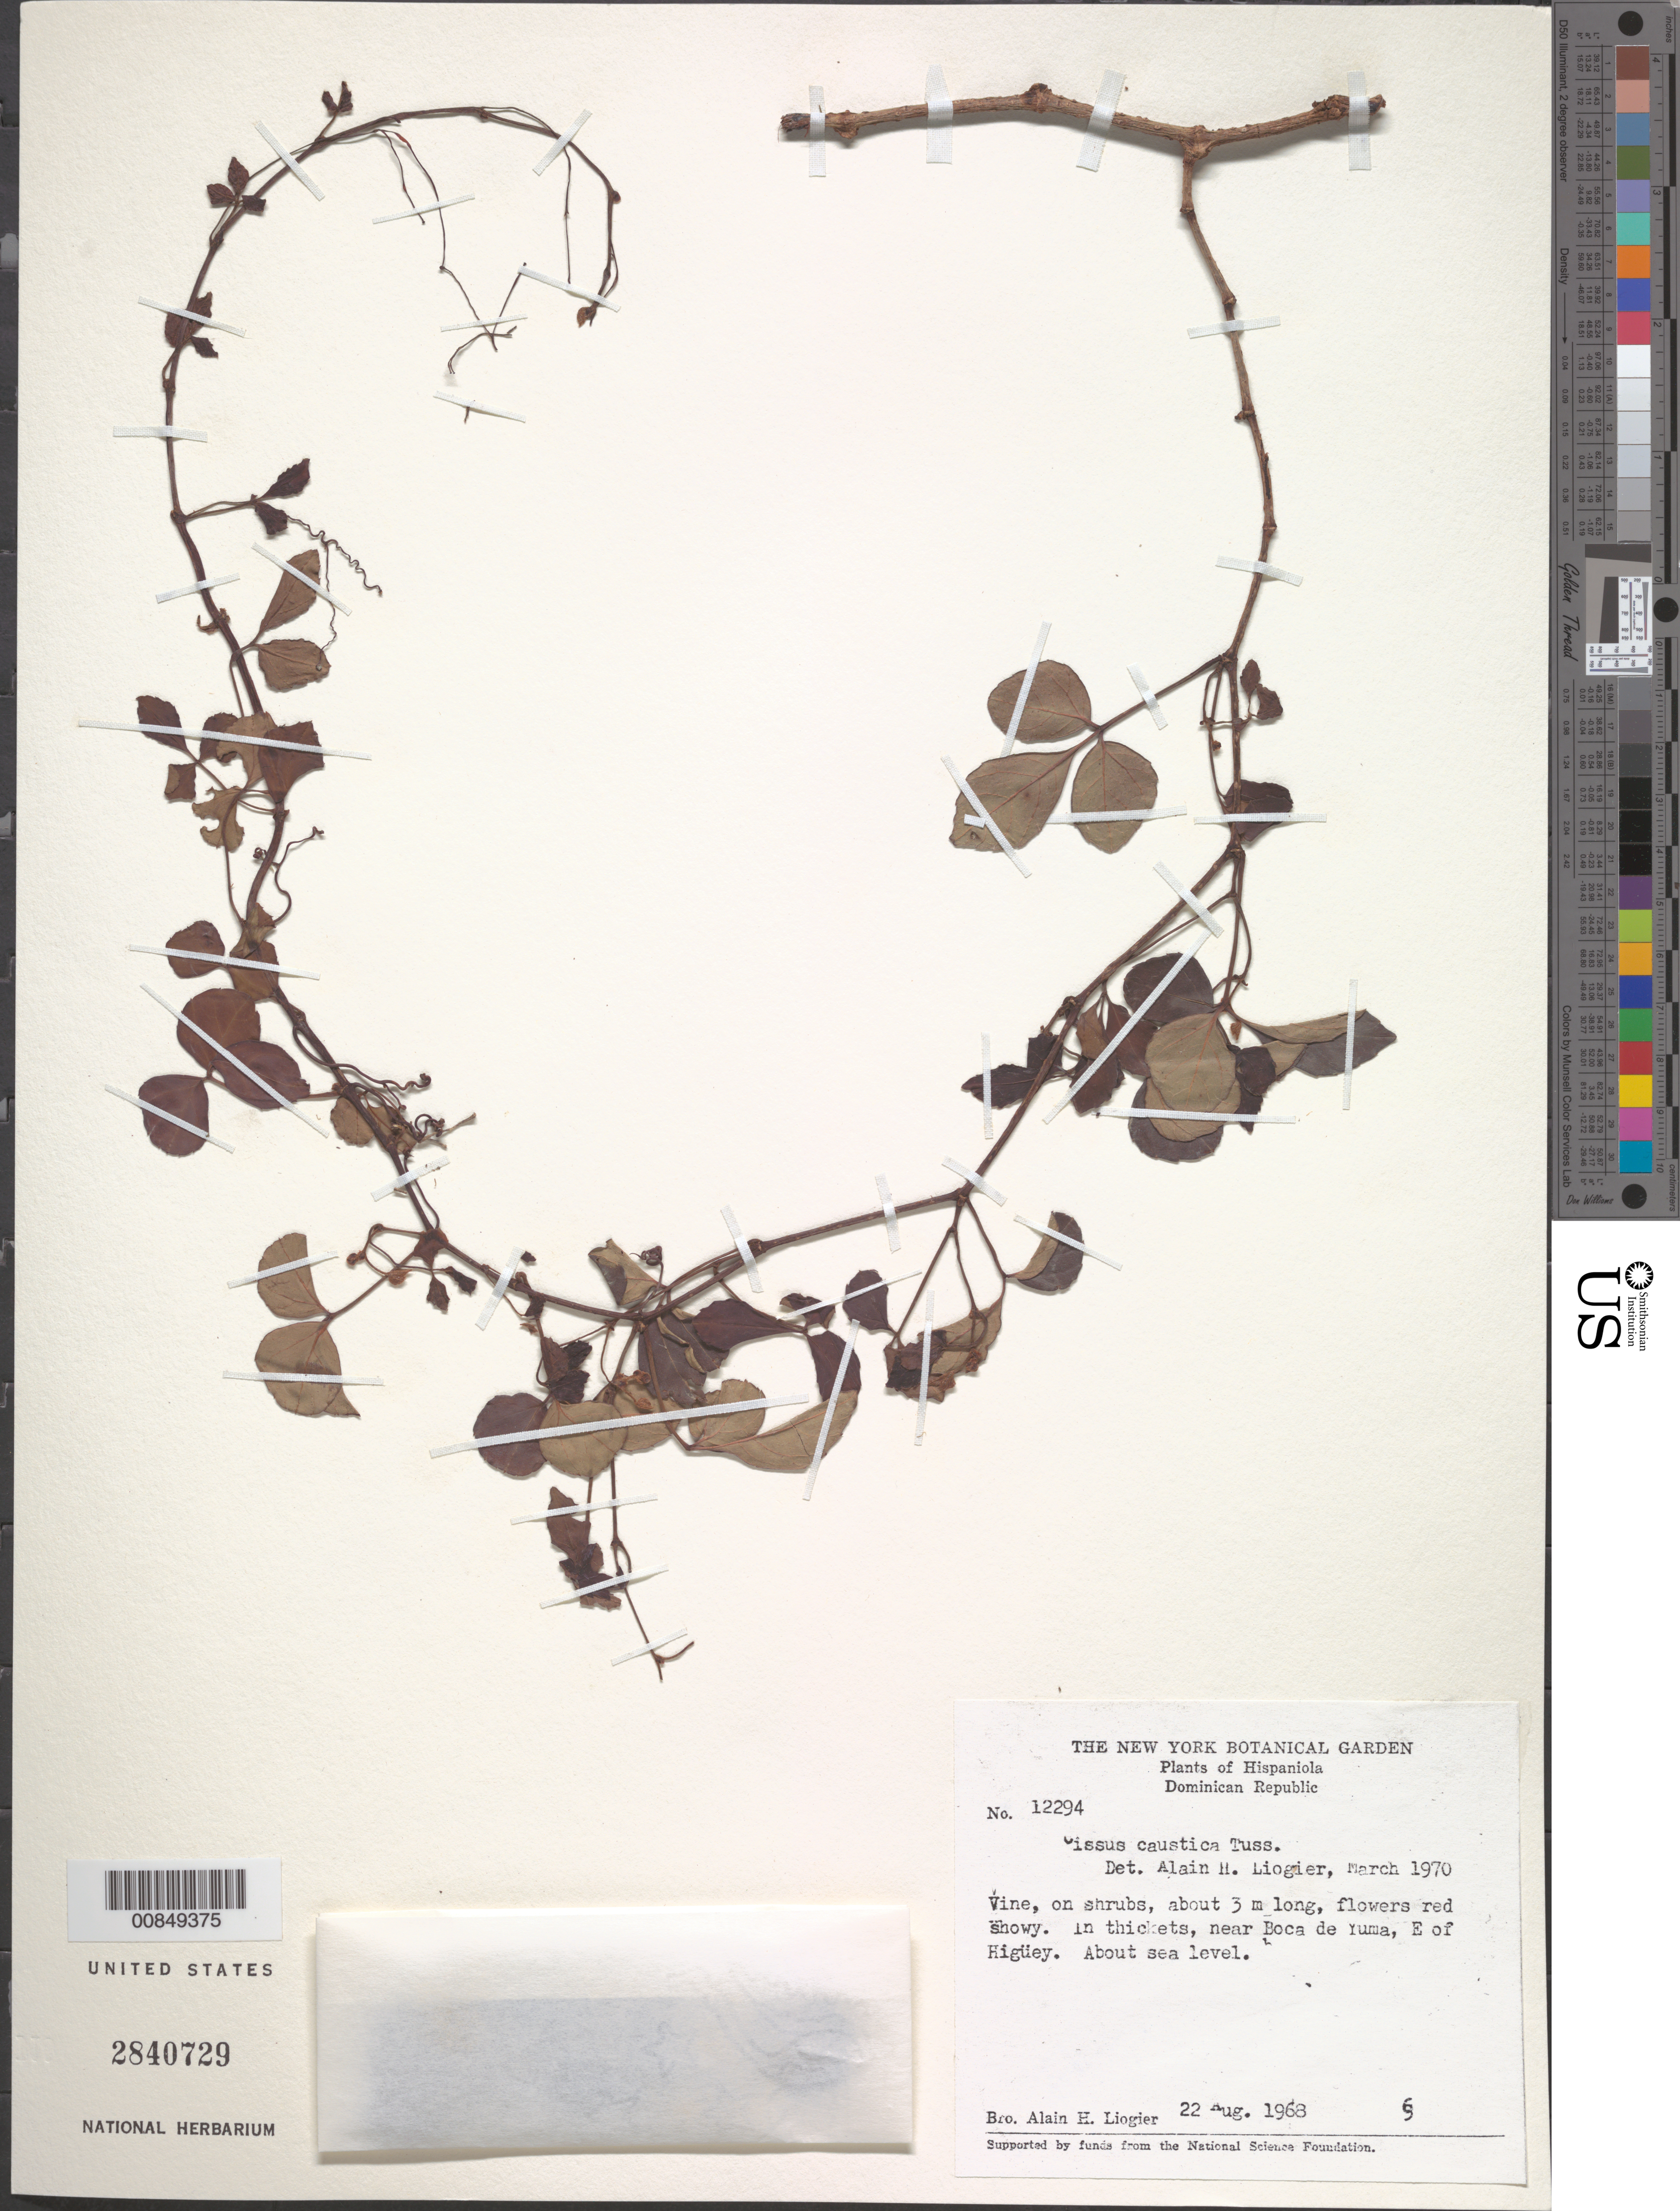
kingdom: Plantae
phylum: Tracheophyta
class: Magnoliopsida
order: Vitales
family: Vitaceae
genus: Cissus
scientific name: Cissus obovata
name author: Vahl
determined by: Liogier, Alain H.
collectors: A. H. Liogier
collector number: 12294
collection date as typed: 22 Aug 1968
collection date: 1968-08-22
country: Dominican Republic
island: Hispaniola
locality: Boca de Yuma, E of Higüey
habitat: On shrubs in thickets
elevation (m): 0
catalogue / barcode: US 2840729